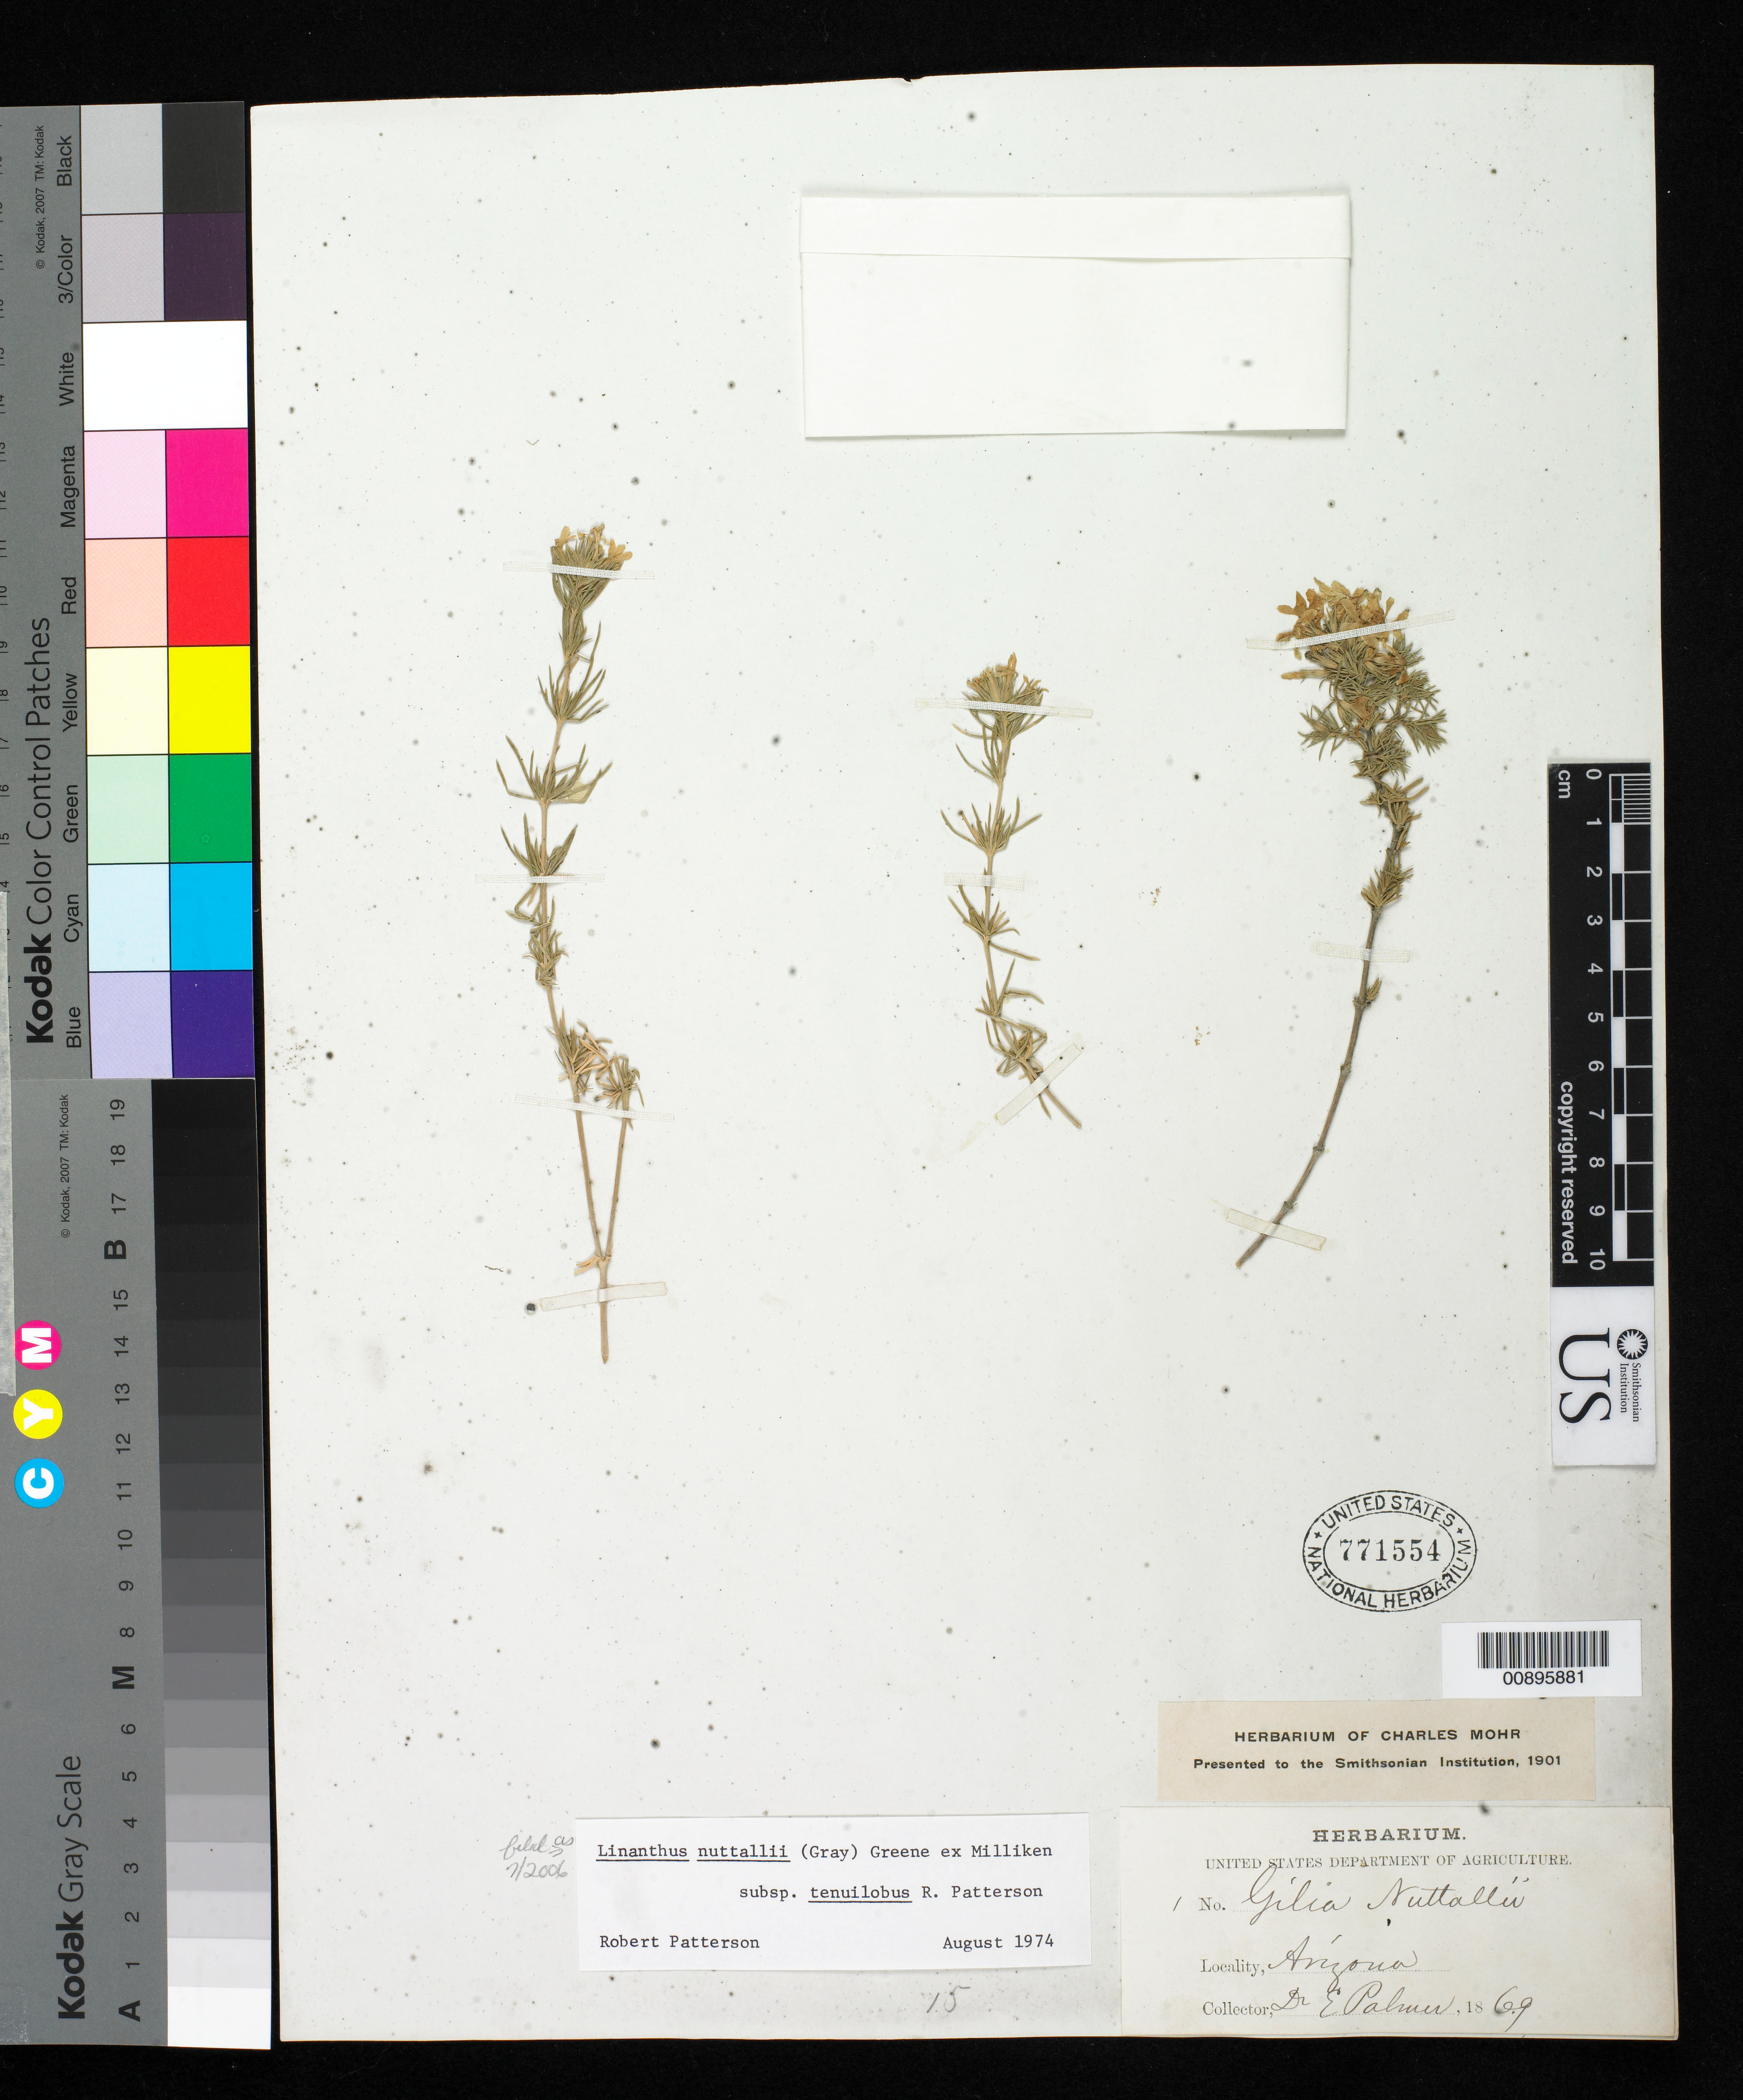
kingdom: Plantae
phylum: Tracheophyta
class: Magnoliopsida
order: Ericales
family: Polemoniaceae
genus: Leptosiphon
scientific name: Leptosiphon nuttallii subsp. nuttallii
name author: (A. Gray) J.M. Porter & L.A. Johnson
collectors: E. Palmer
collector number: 1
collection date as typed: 1869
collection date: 1869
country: United States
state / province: Arizona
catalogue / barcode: US 771554